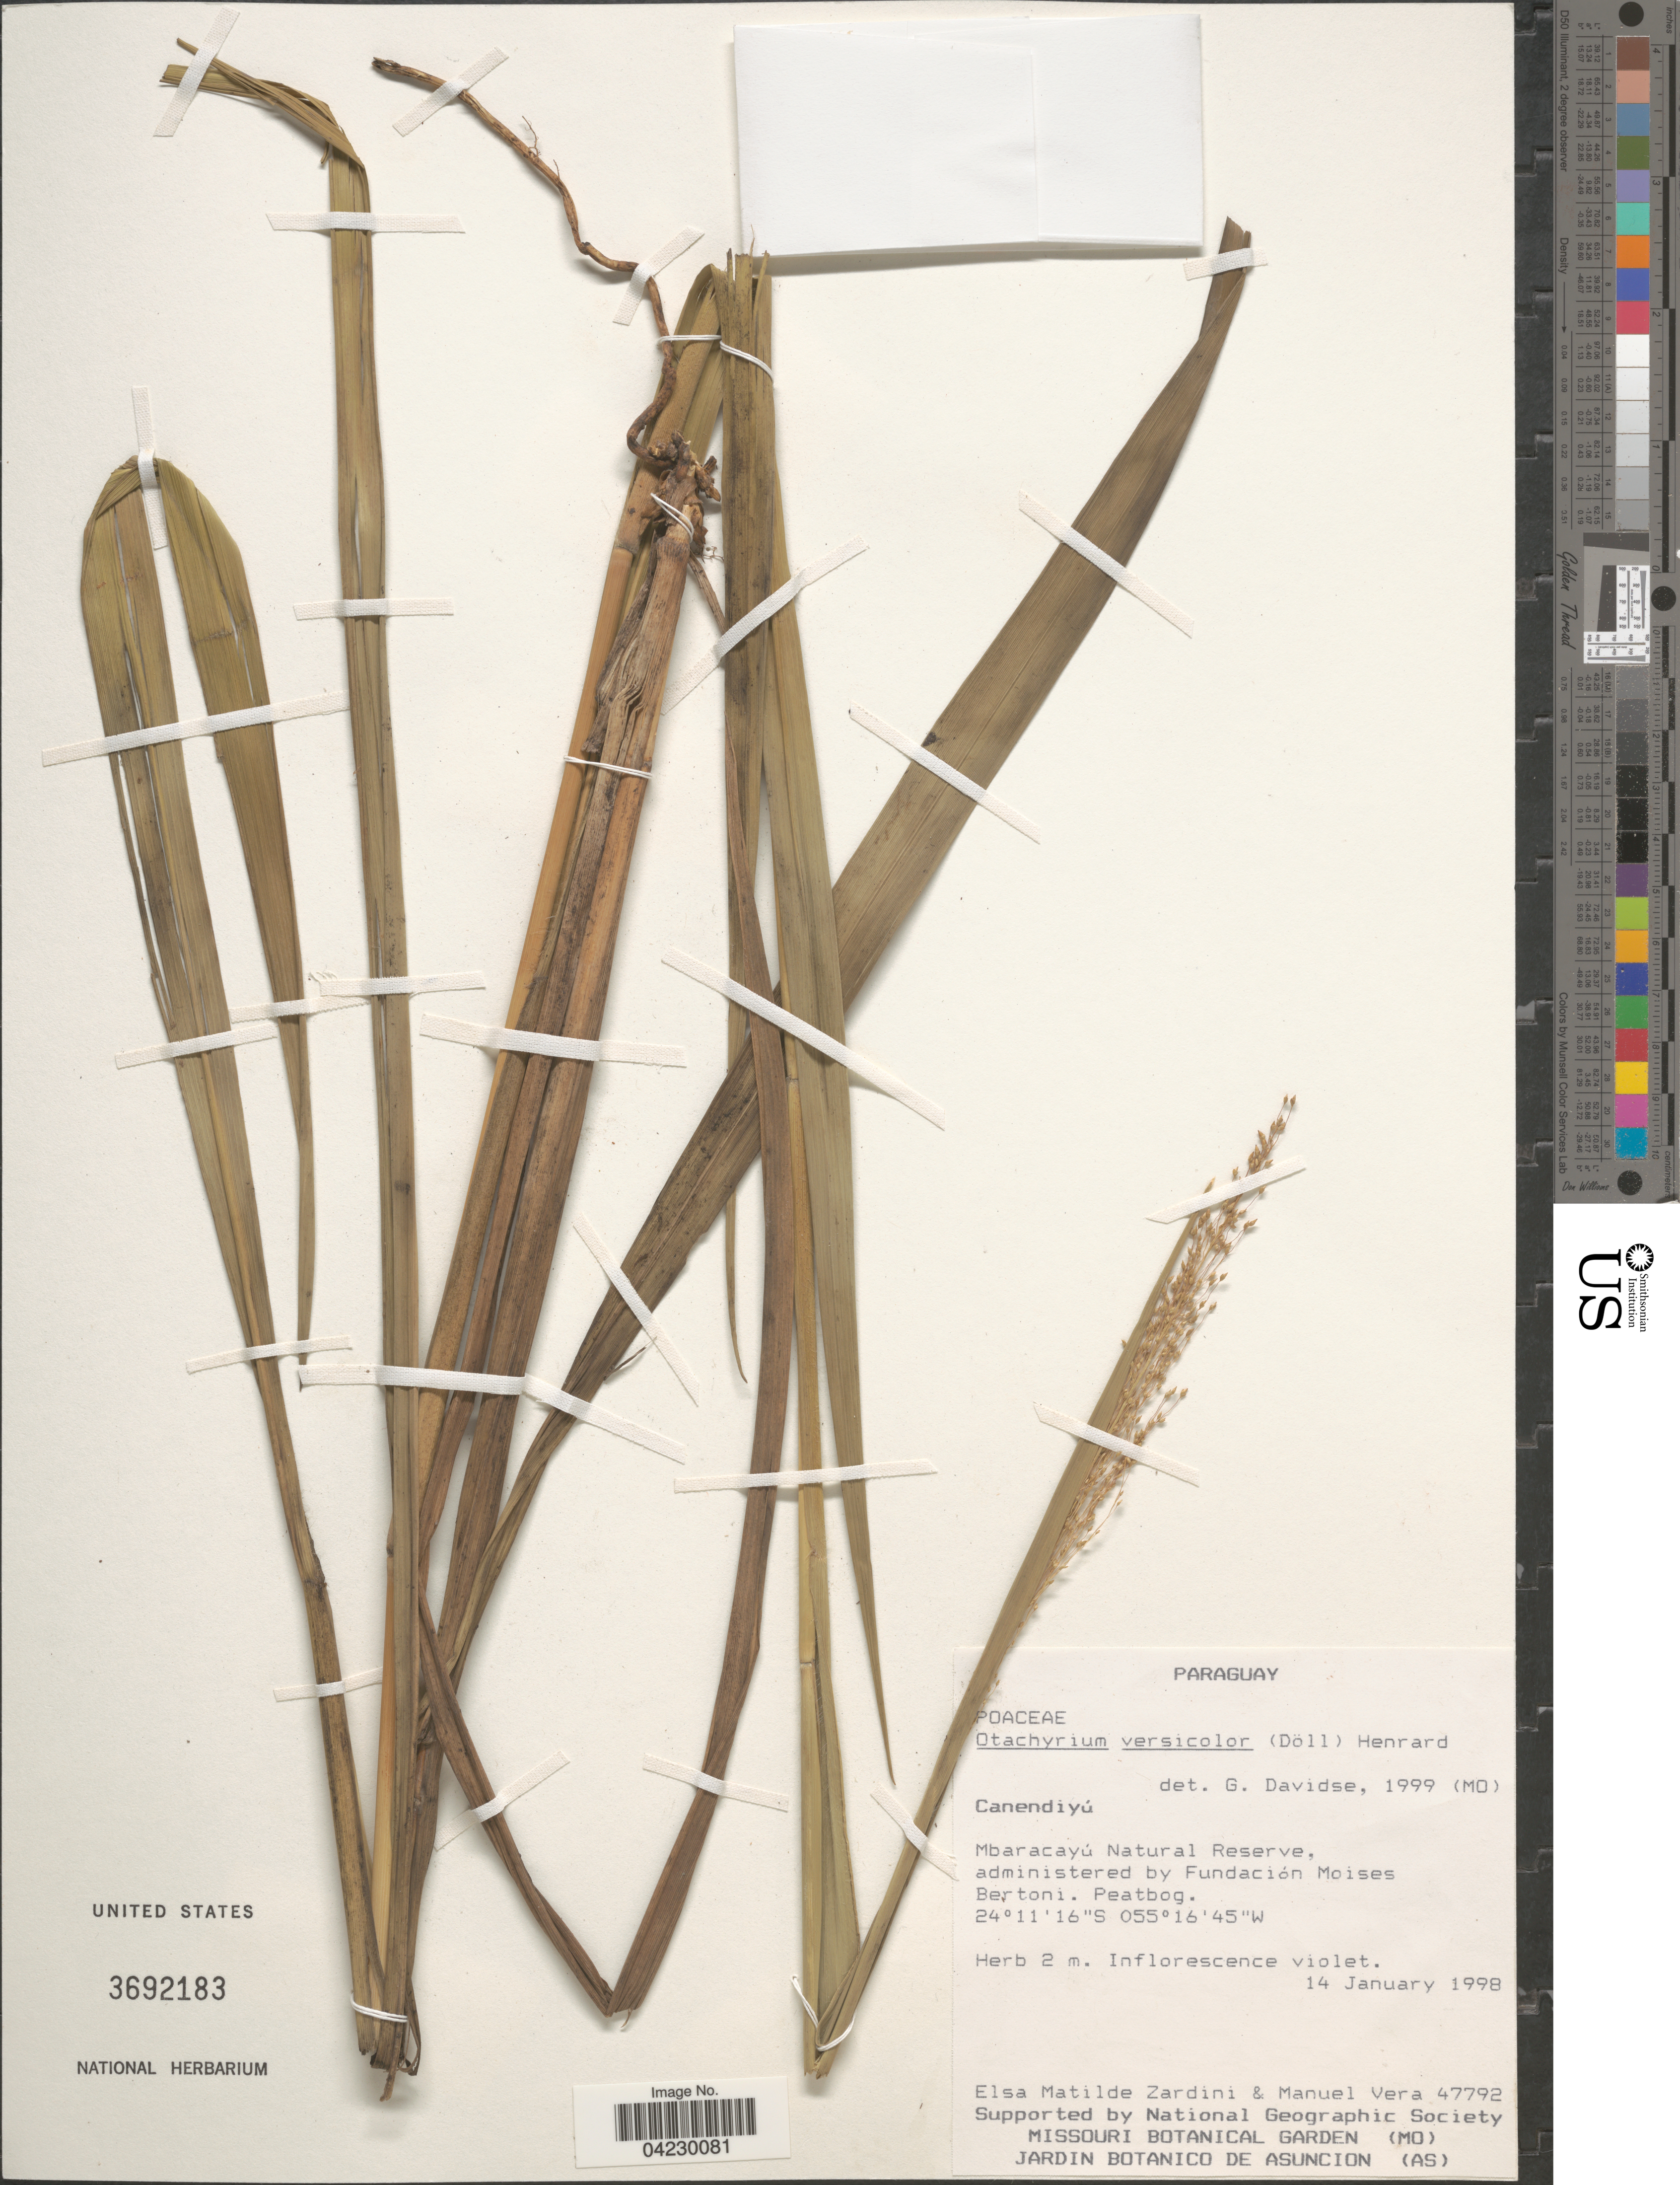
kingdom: Plantae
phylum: Tracheophyta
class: Liliopsida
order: Poales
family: Poaceae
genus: Otachyrium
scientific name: Otachyrium versicolor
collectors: E. M. Zardini & M. Vera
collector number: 47792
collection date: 1998-01-14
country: Paraguay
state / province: Canindeyu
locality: Canendiyú. Mbaracayú Natural Reserva, administered by Fundación Moises Bertoni. Peatbog.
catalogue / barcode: US 3692183